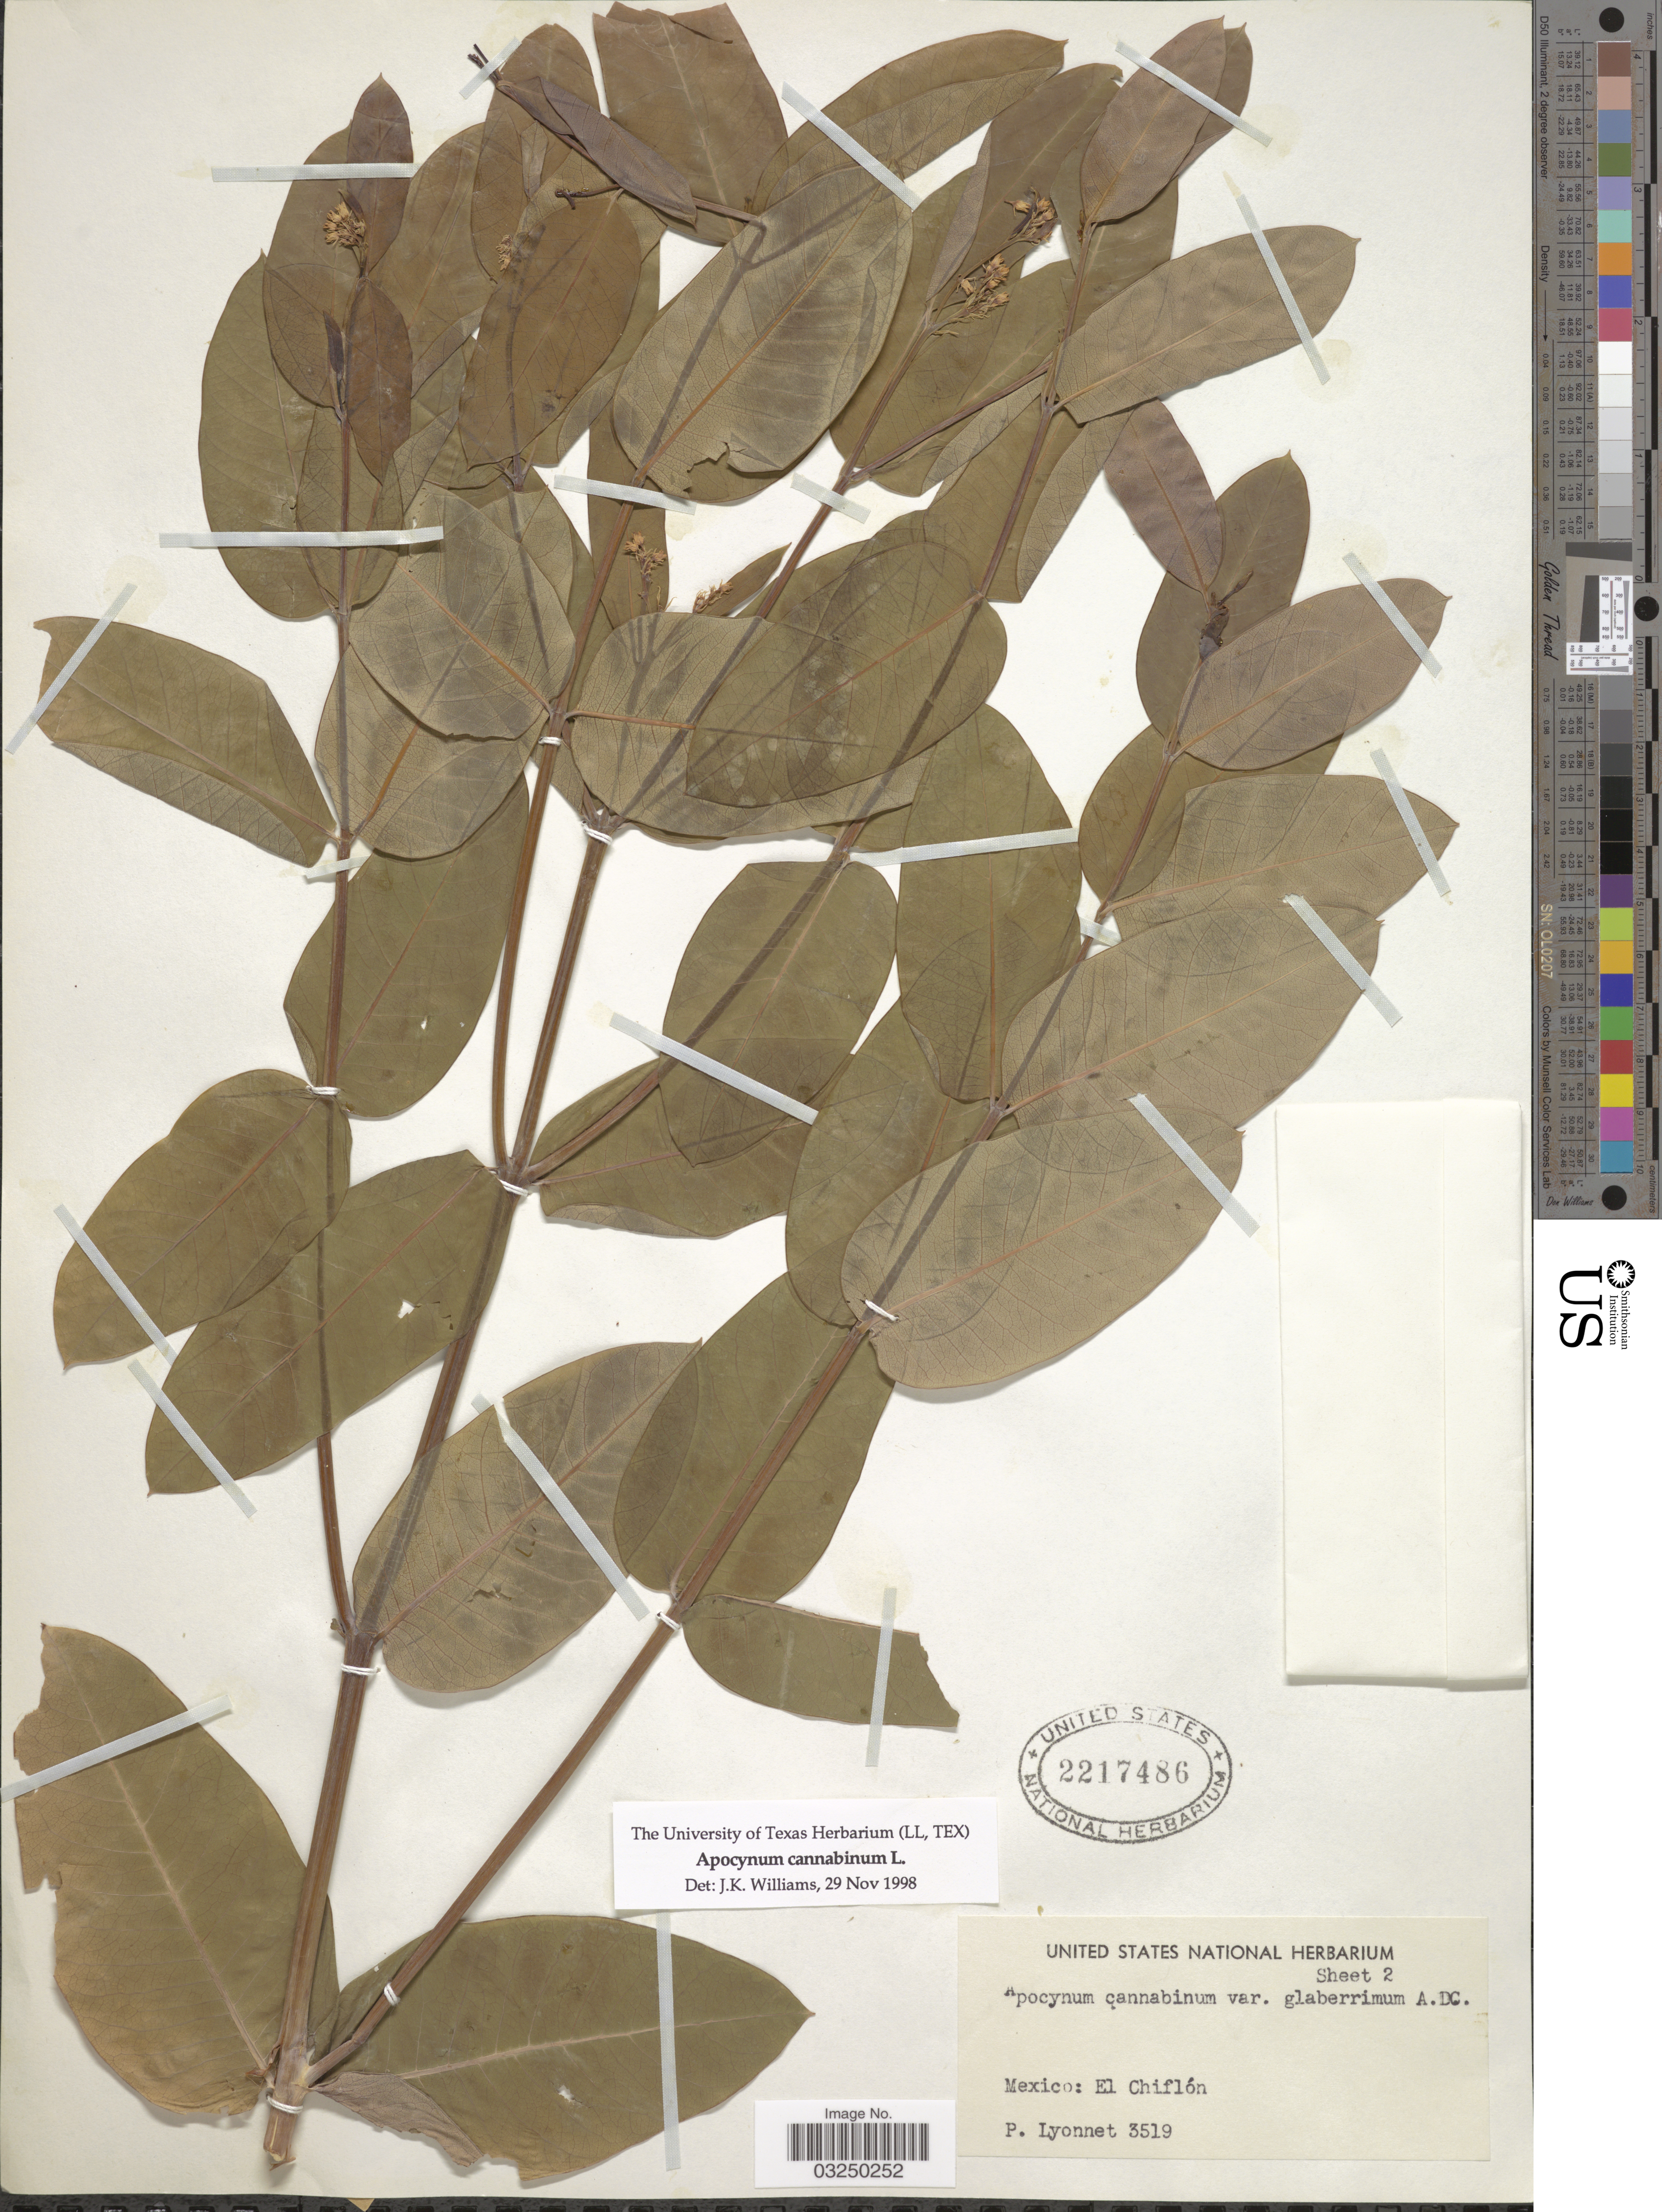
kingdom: Plantae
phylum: Tracheophyta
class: Magnoliopsida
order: Gentianales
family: Apocynaceae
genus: Apocynum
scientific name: Apocynum cannabinum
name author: L.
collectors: P. Lyonnet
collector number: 3519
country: Mexico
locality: El Chiflón.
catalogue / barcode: US 2217486